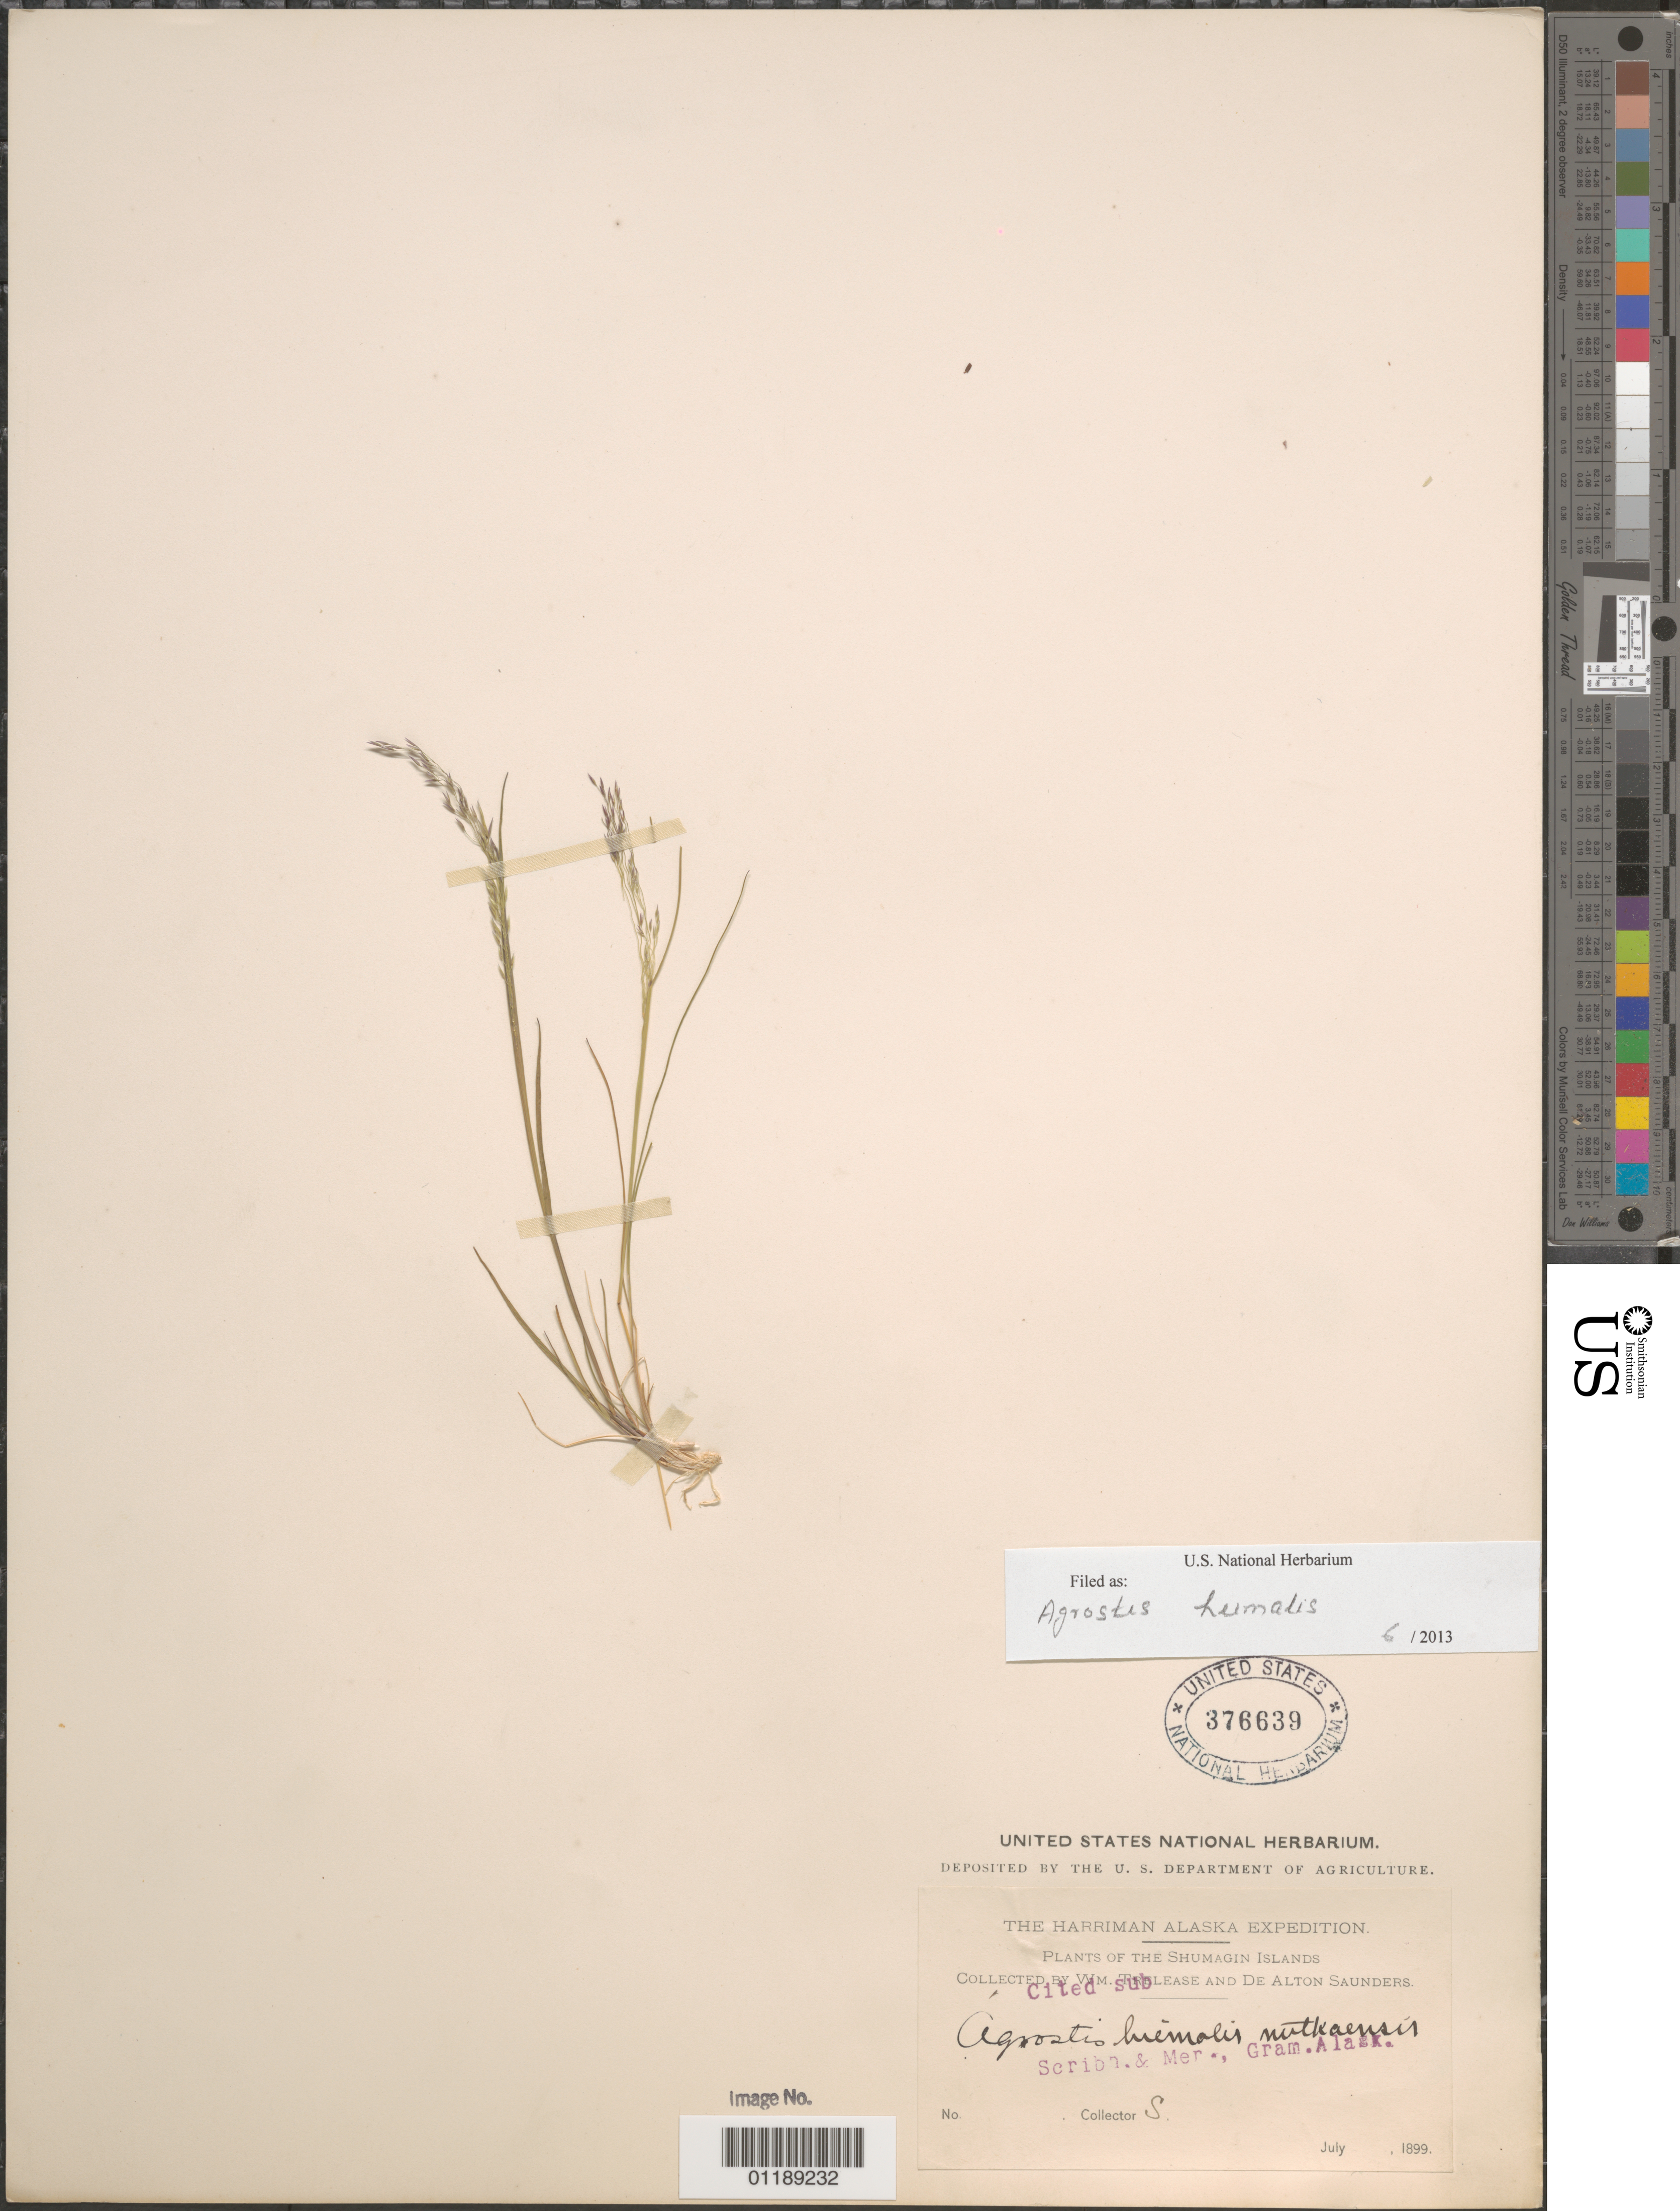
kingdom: Plantae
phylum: Tracheophyta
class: Liliopsida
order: Poales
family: Poaceae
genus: Agrostis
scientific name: Agrostis hiemalis (Walter) Britton et al., orth. var.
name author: (Walter) Britton et al.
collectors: W. Trelease & D. Saunders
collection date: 1899-07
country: United States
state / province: Alaska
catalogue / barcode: US 376639